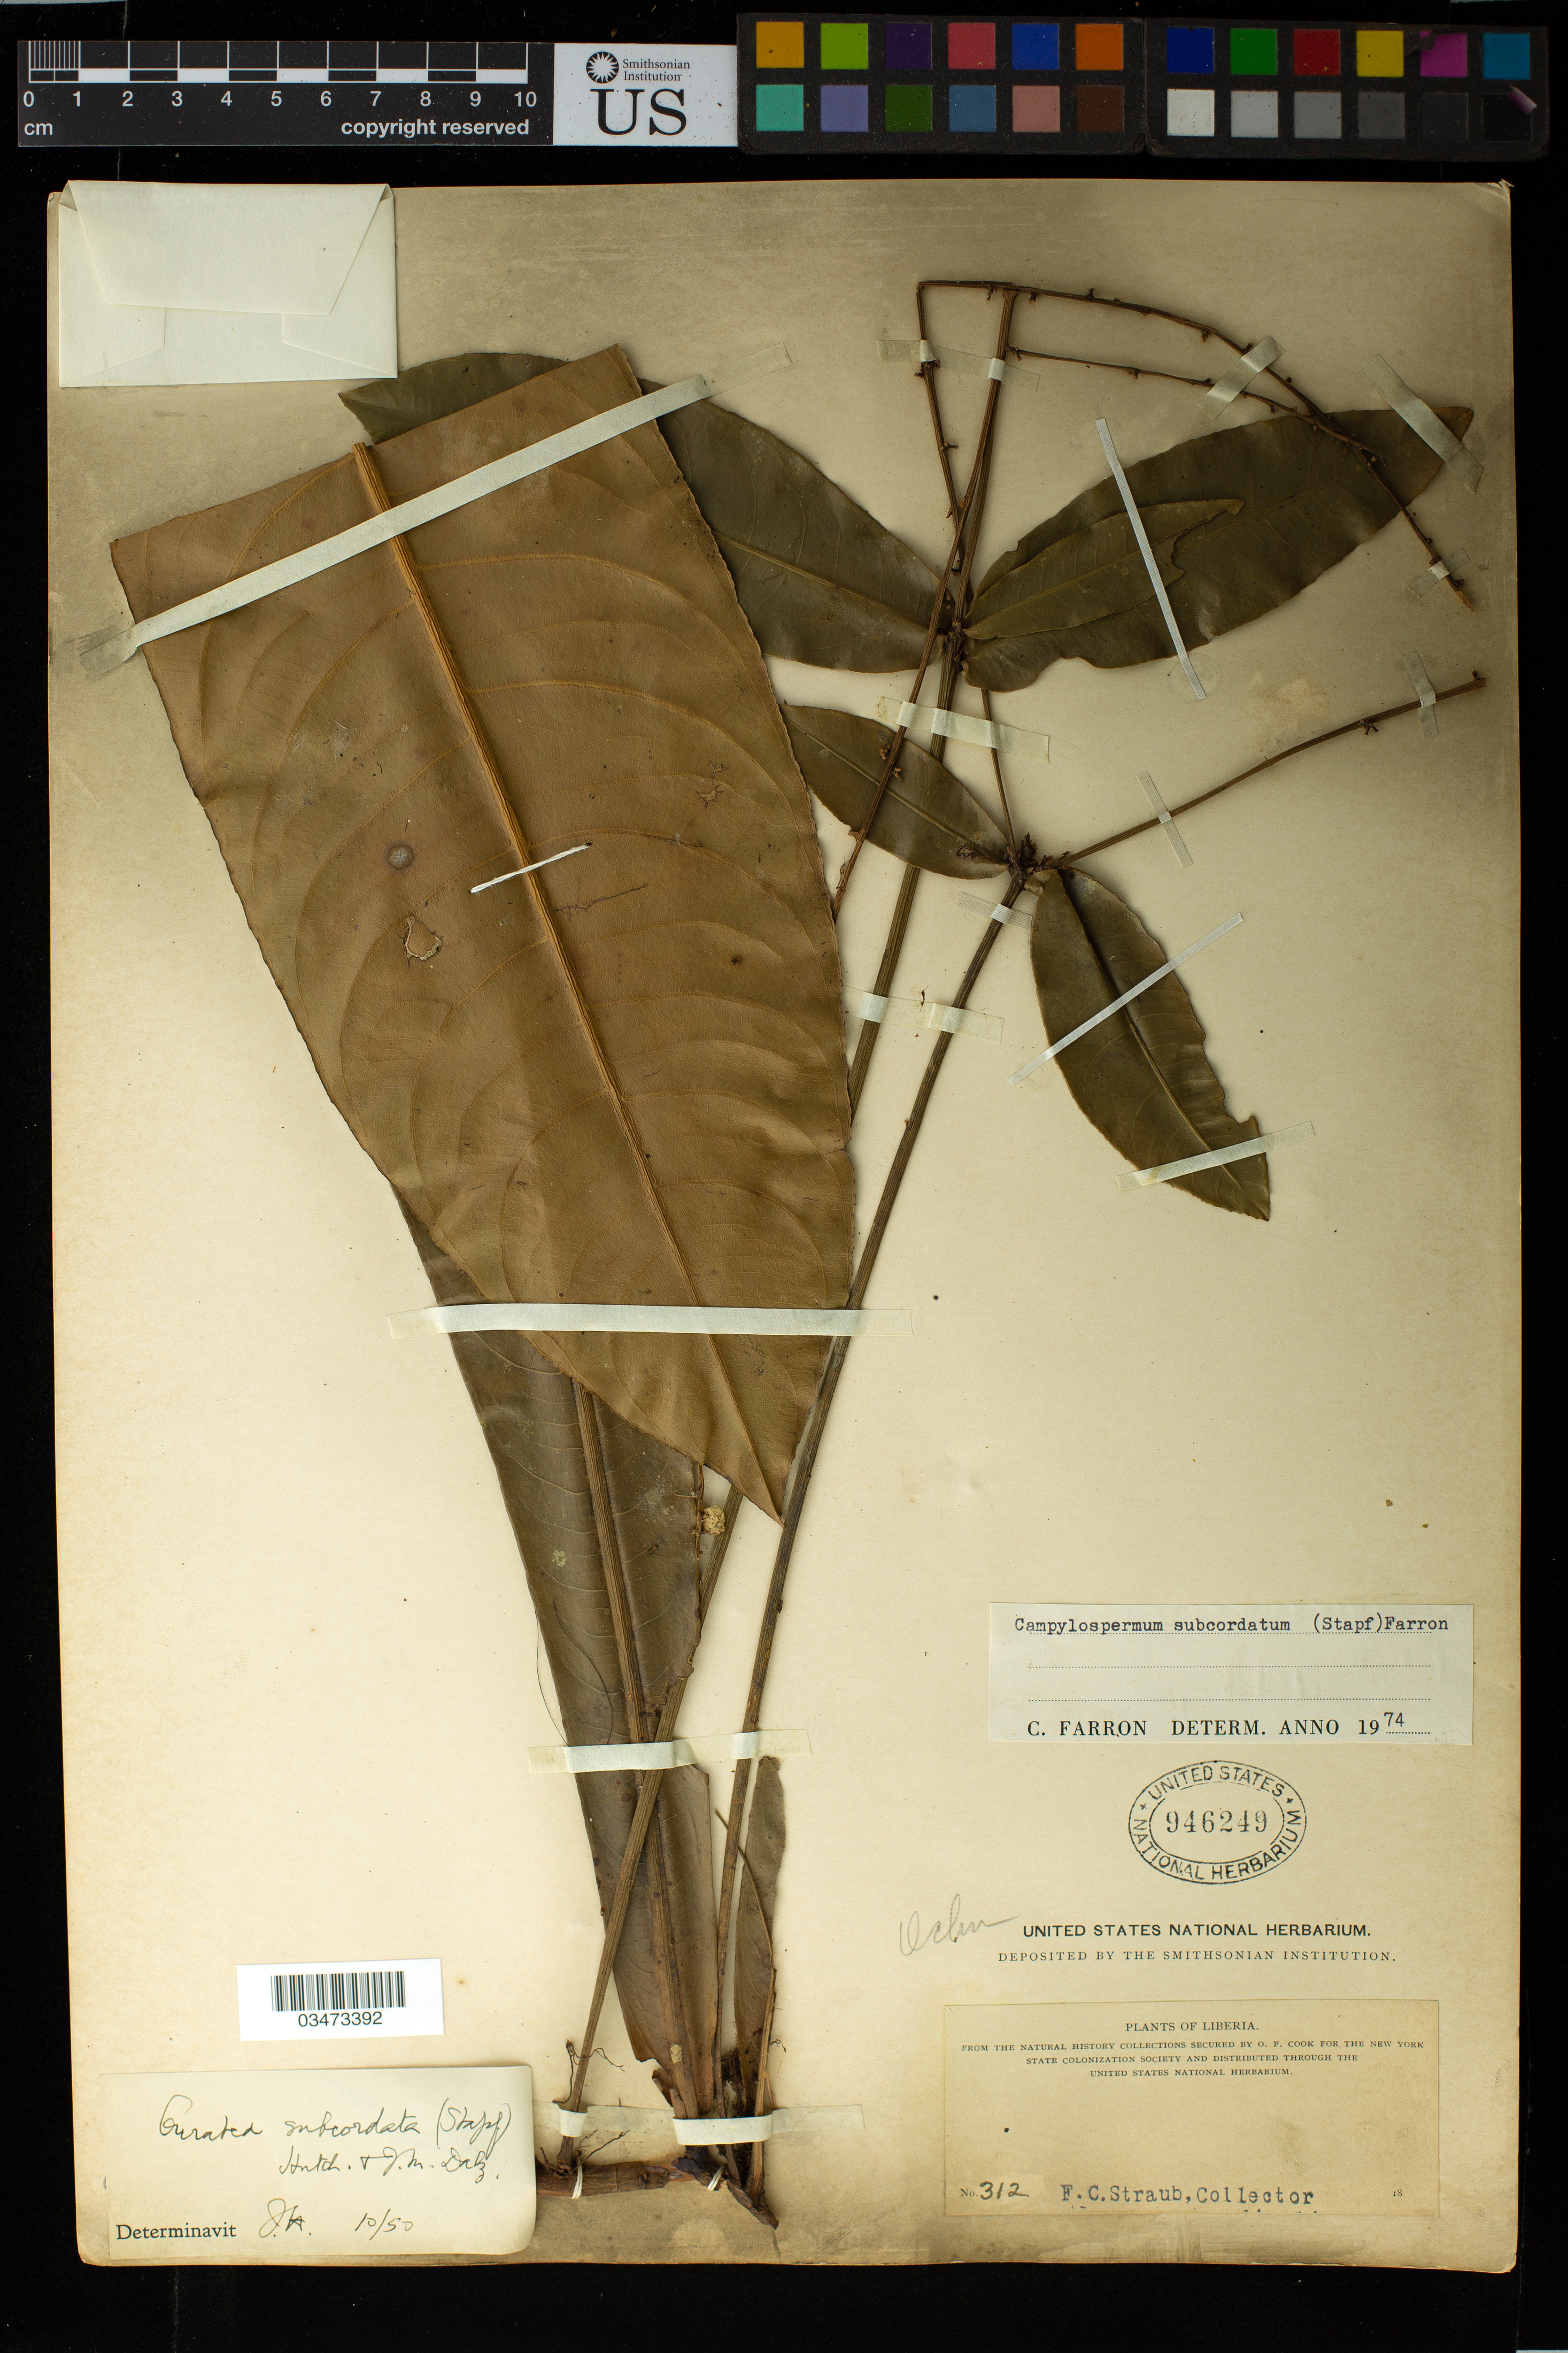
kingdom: Plantae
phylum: Tracheophyta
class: Magnoliopsida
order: Malpighiales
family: Ochnaceae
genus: Campylospermum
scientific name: Campylospermum subcordatum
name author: (Stapf) Farron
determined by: Farron, Claude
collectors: F. Straub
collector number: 312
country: Liberia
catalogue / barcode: US 946249